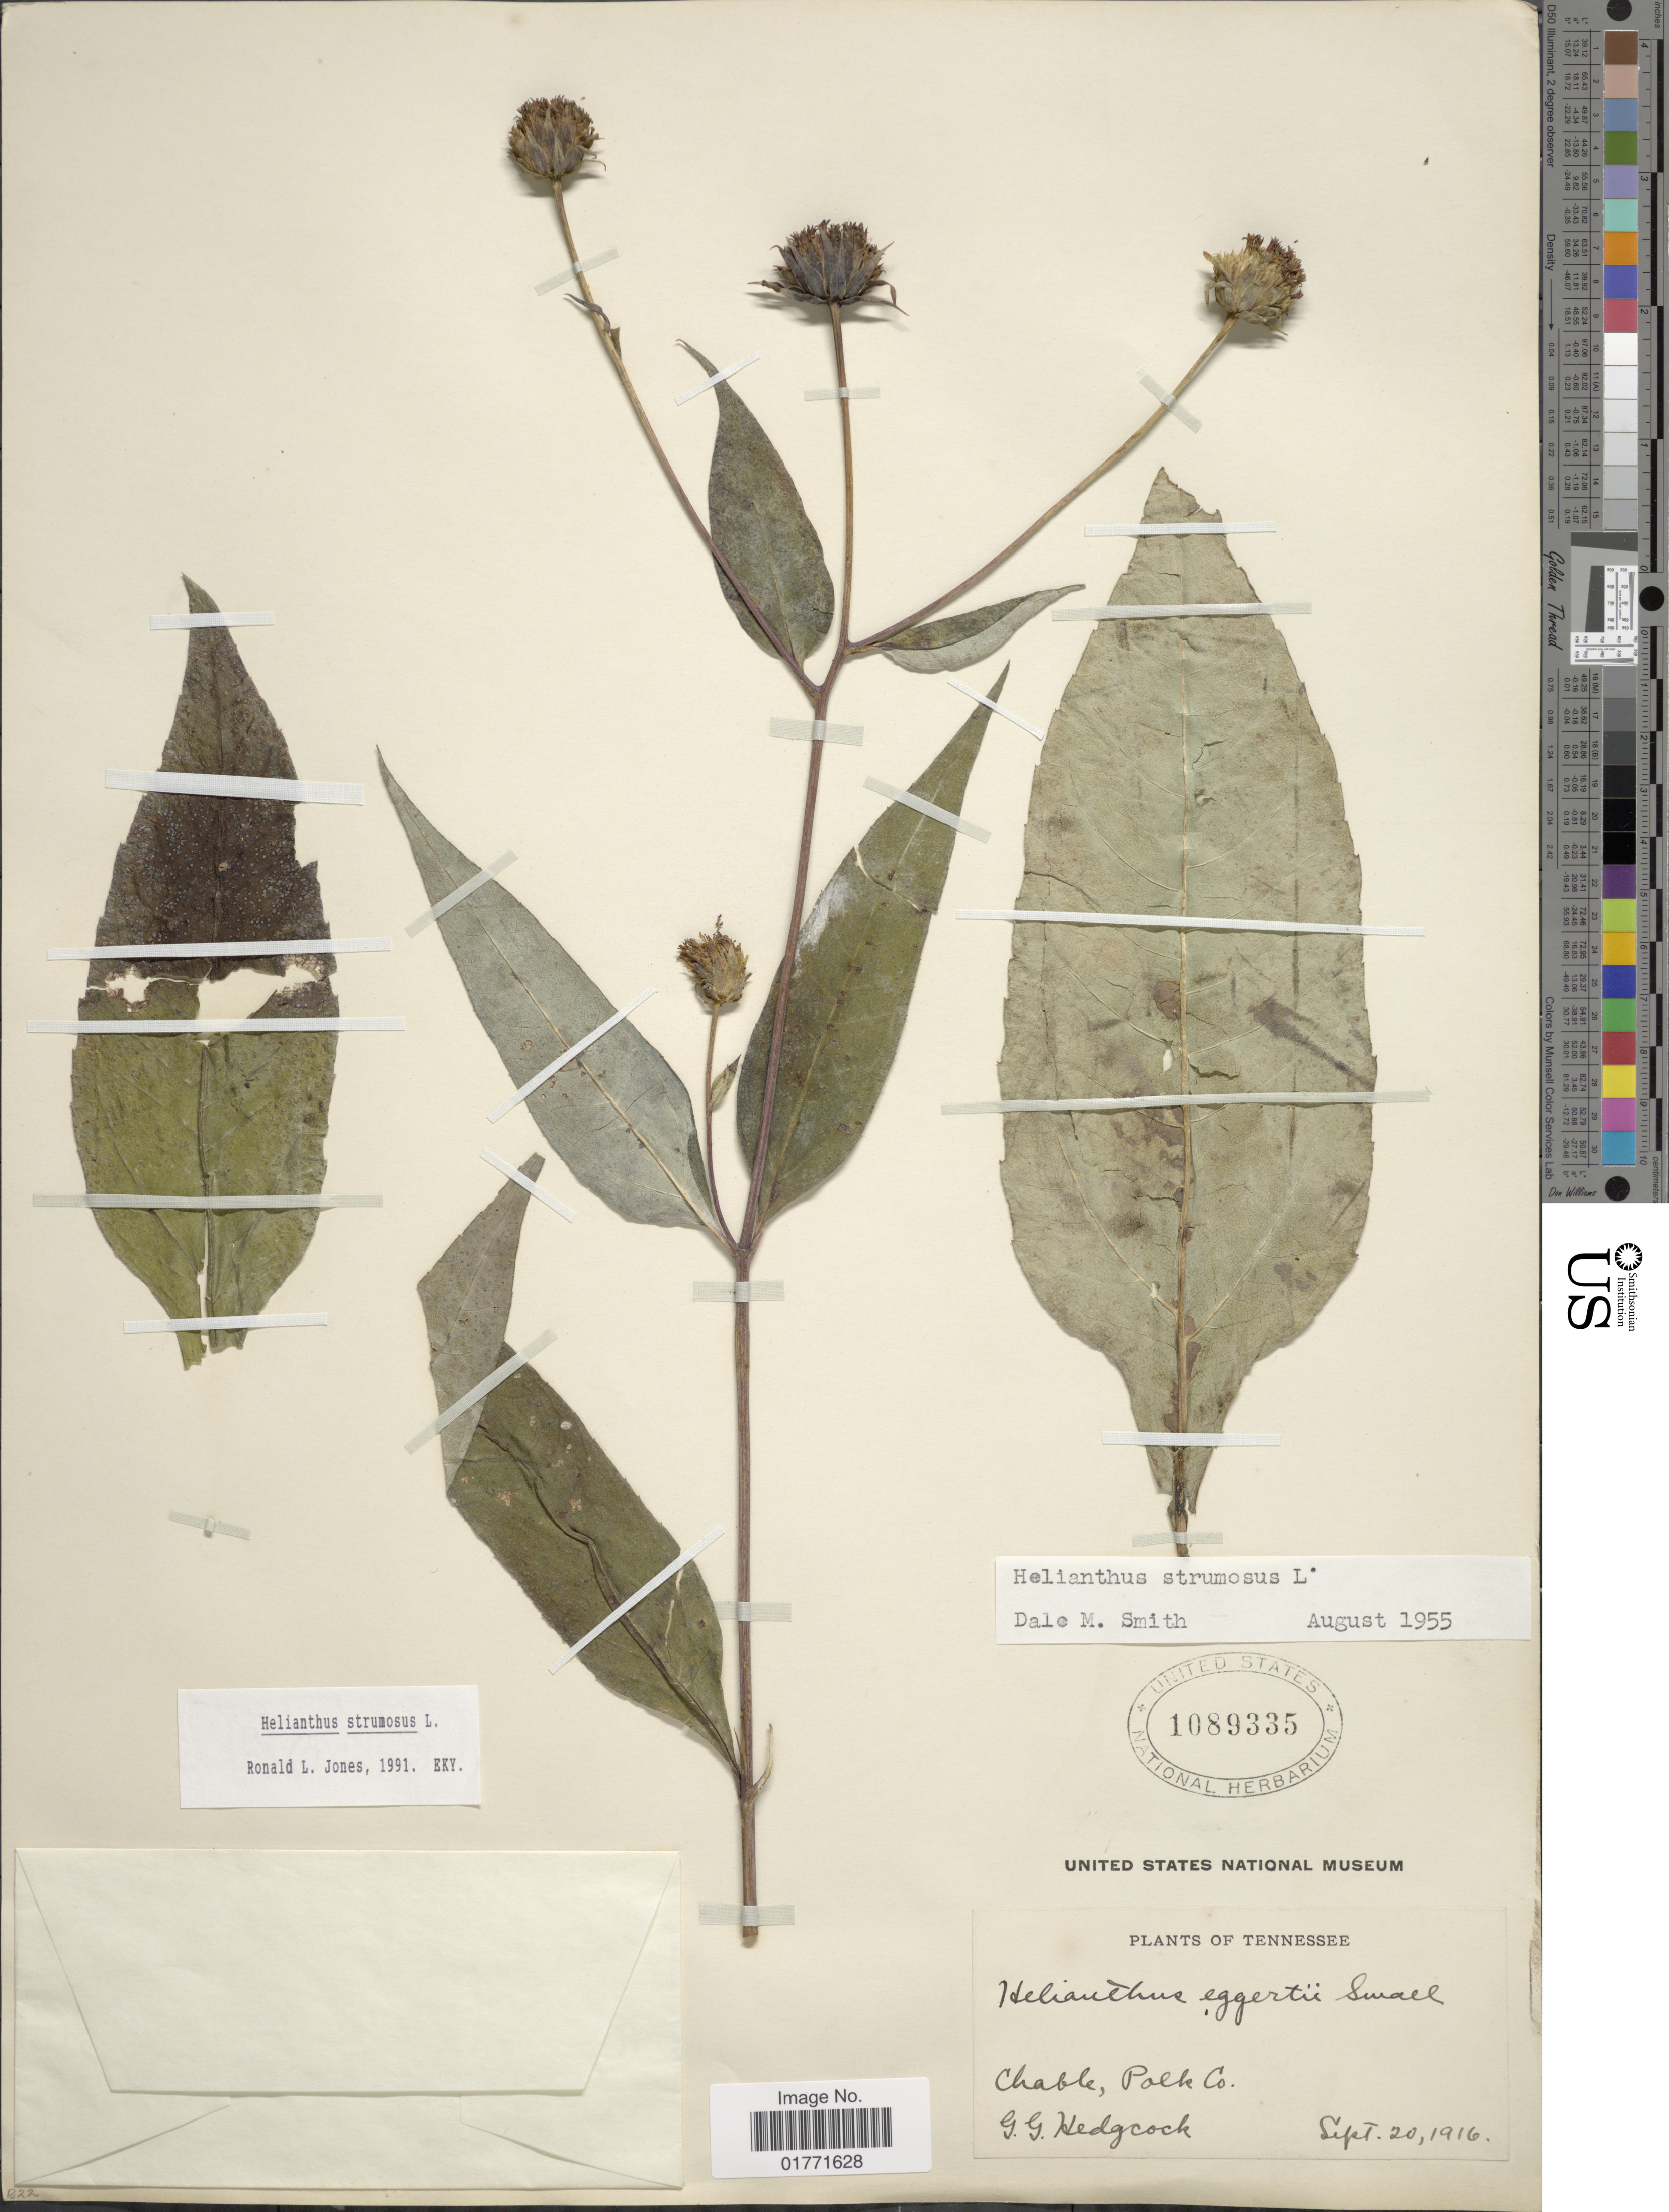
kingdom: Plantae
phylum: Tracheophyta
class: Magnoliopsida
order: Asterales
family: Asteraceae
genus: Helianthus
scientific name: Helianthus strumosus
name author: L.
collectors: G. Hedgcock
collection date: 1916-09-20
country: United States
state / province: Tennessee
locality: Tennessee, Chable, Polk Co.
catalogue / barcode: US 1089335